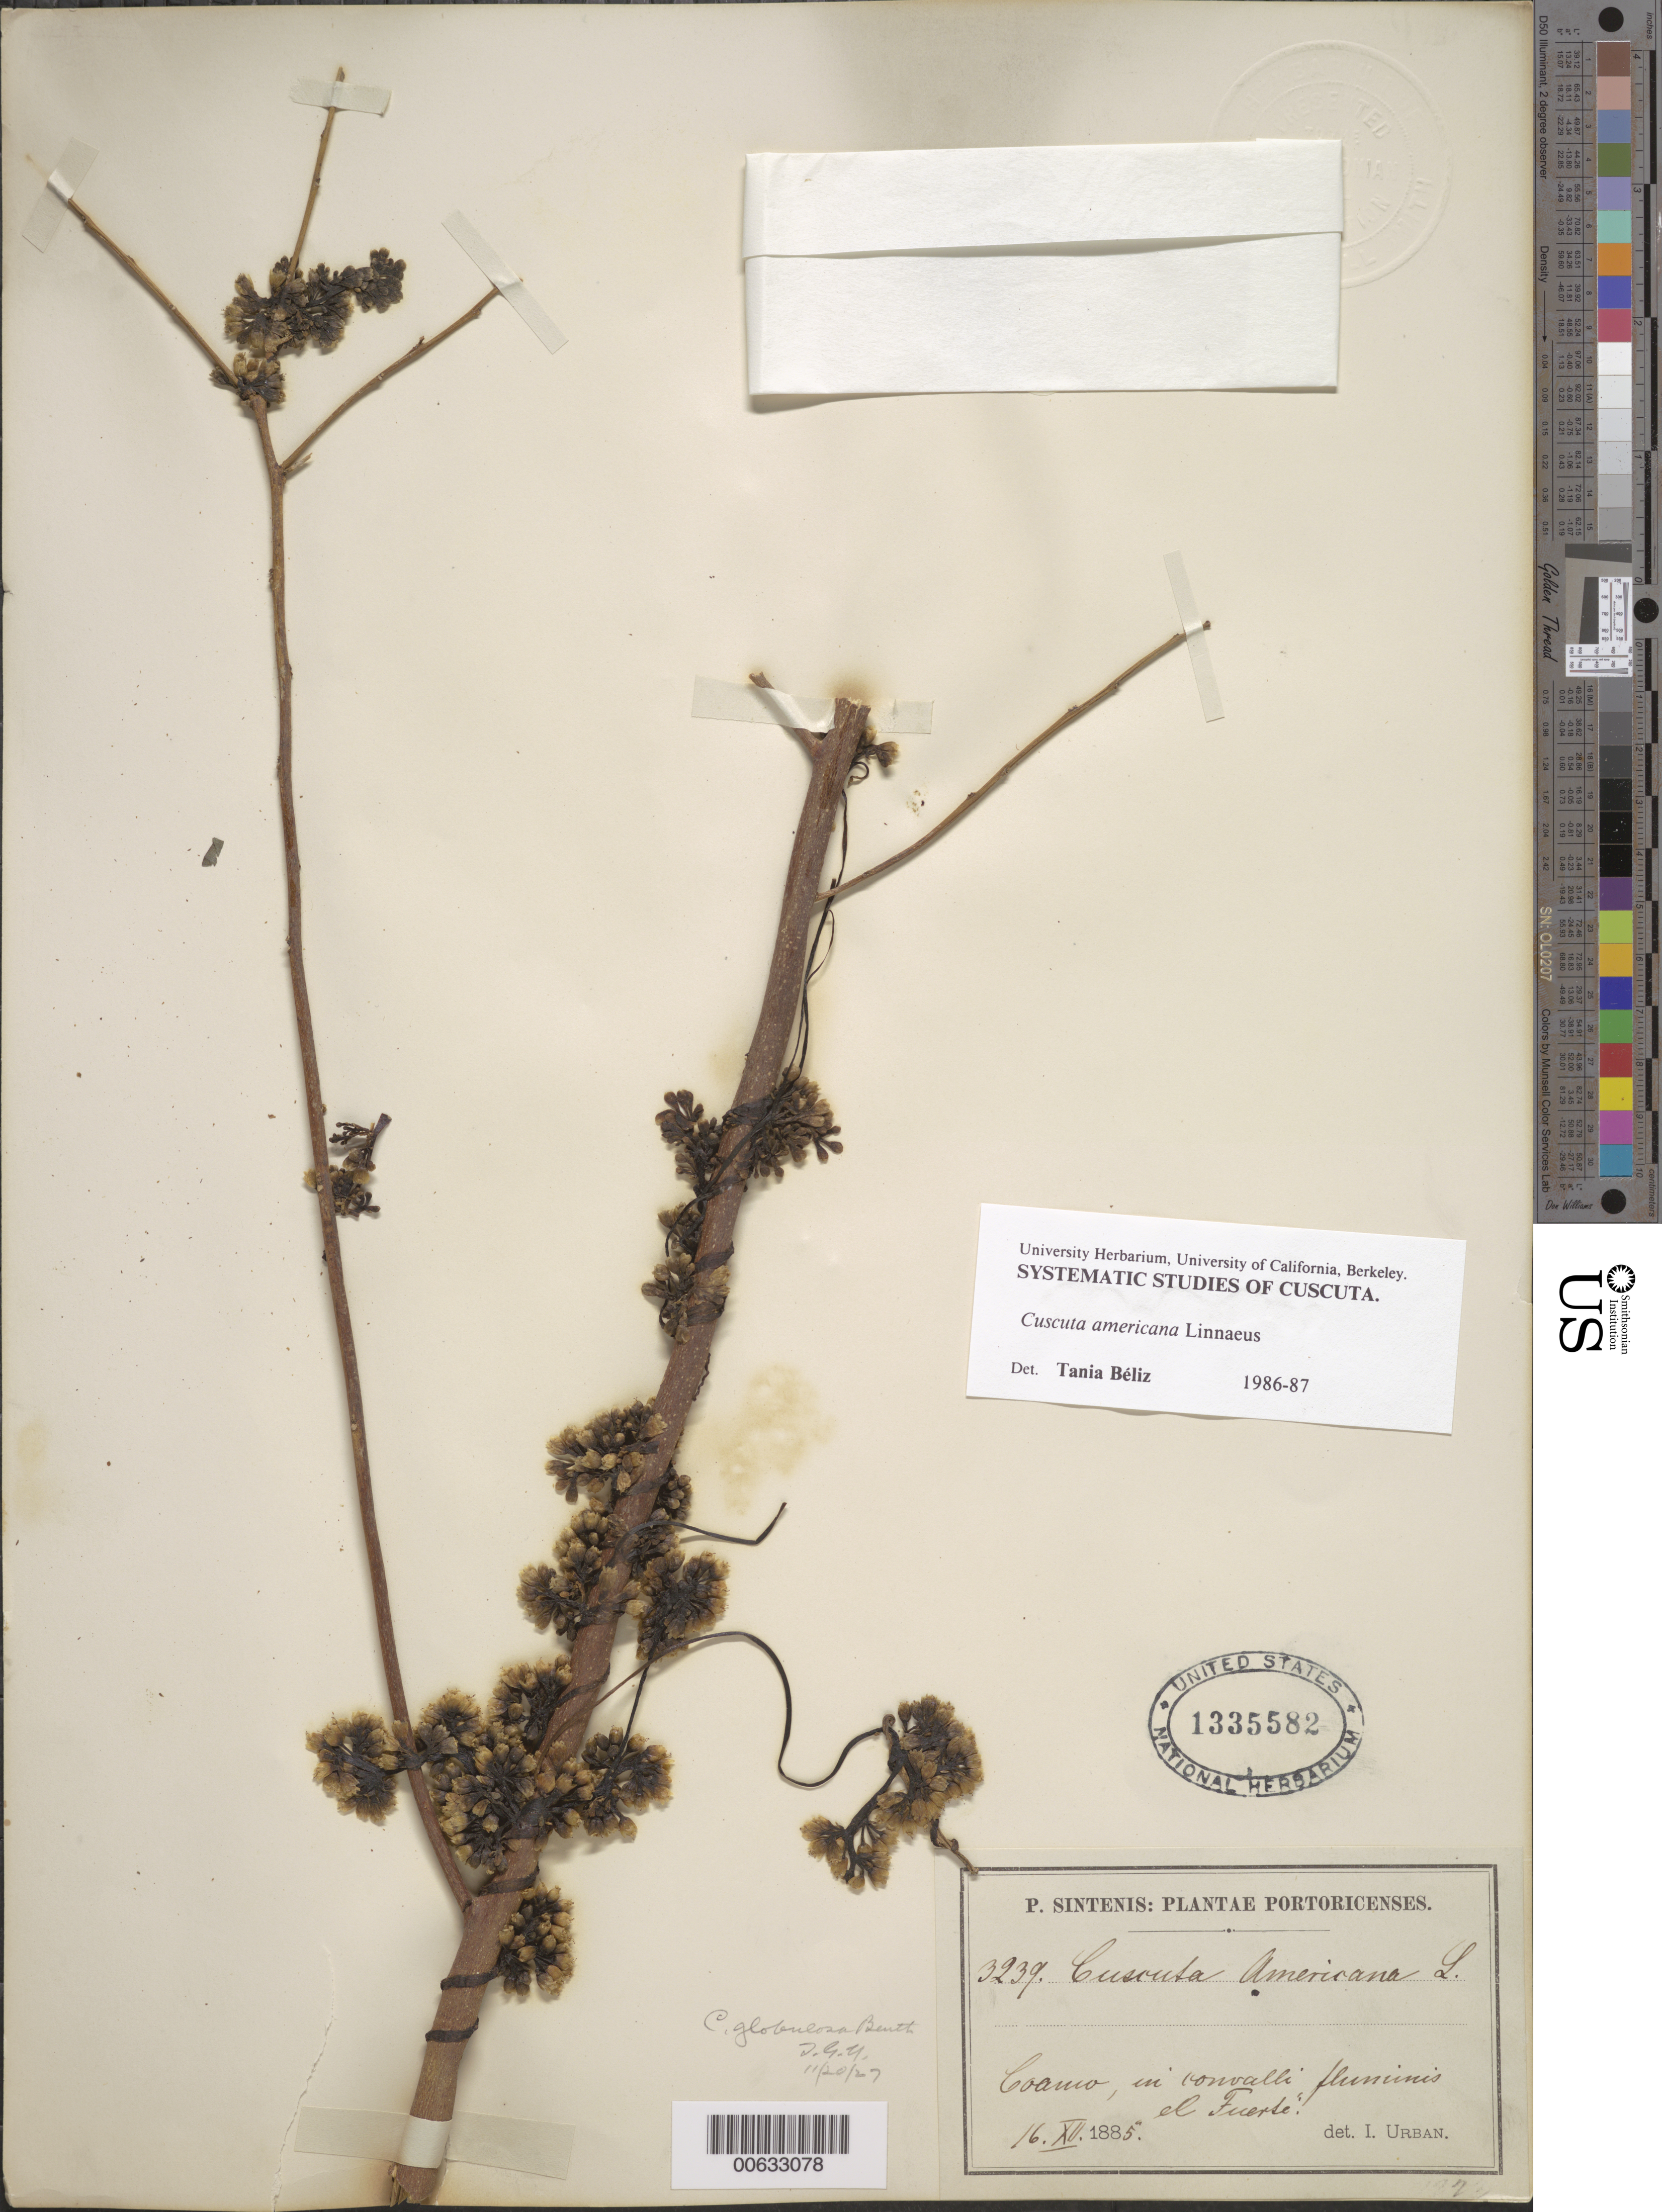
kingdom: Plantae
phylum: Tracheophyta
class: Magnoliopsida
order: Solanales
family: Convolvulaceae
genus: Cuscuta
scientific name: Cuscuta americana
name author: L.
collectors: P. Sintenis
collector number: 3239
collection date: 1885-12-16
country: Puerto Rico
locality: Coano, in convalli fluminis "el Fuerte".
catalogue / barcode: US 1335582